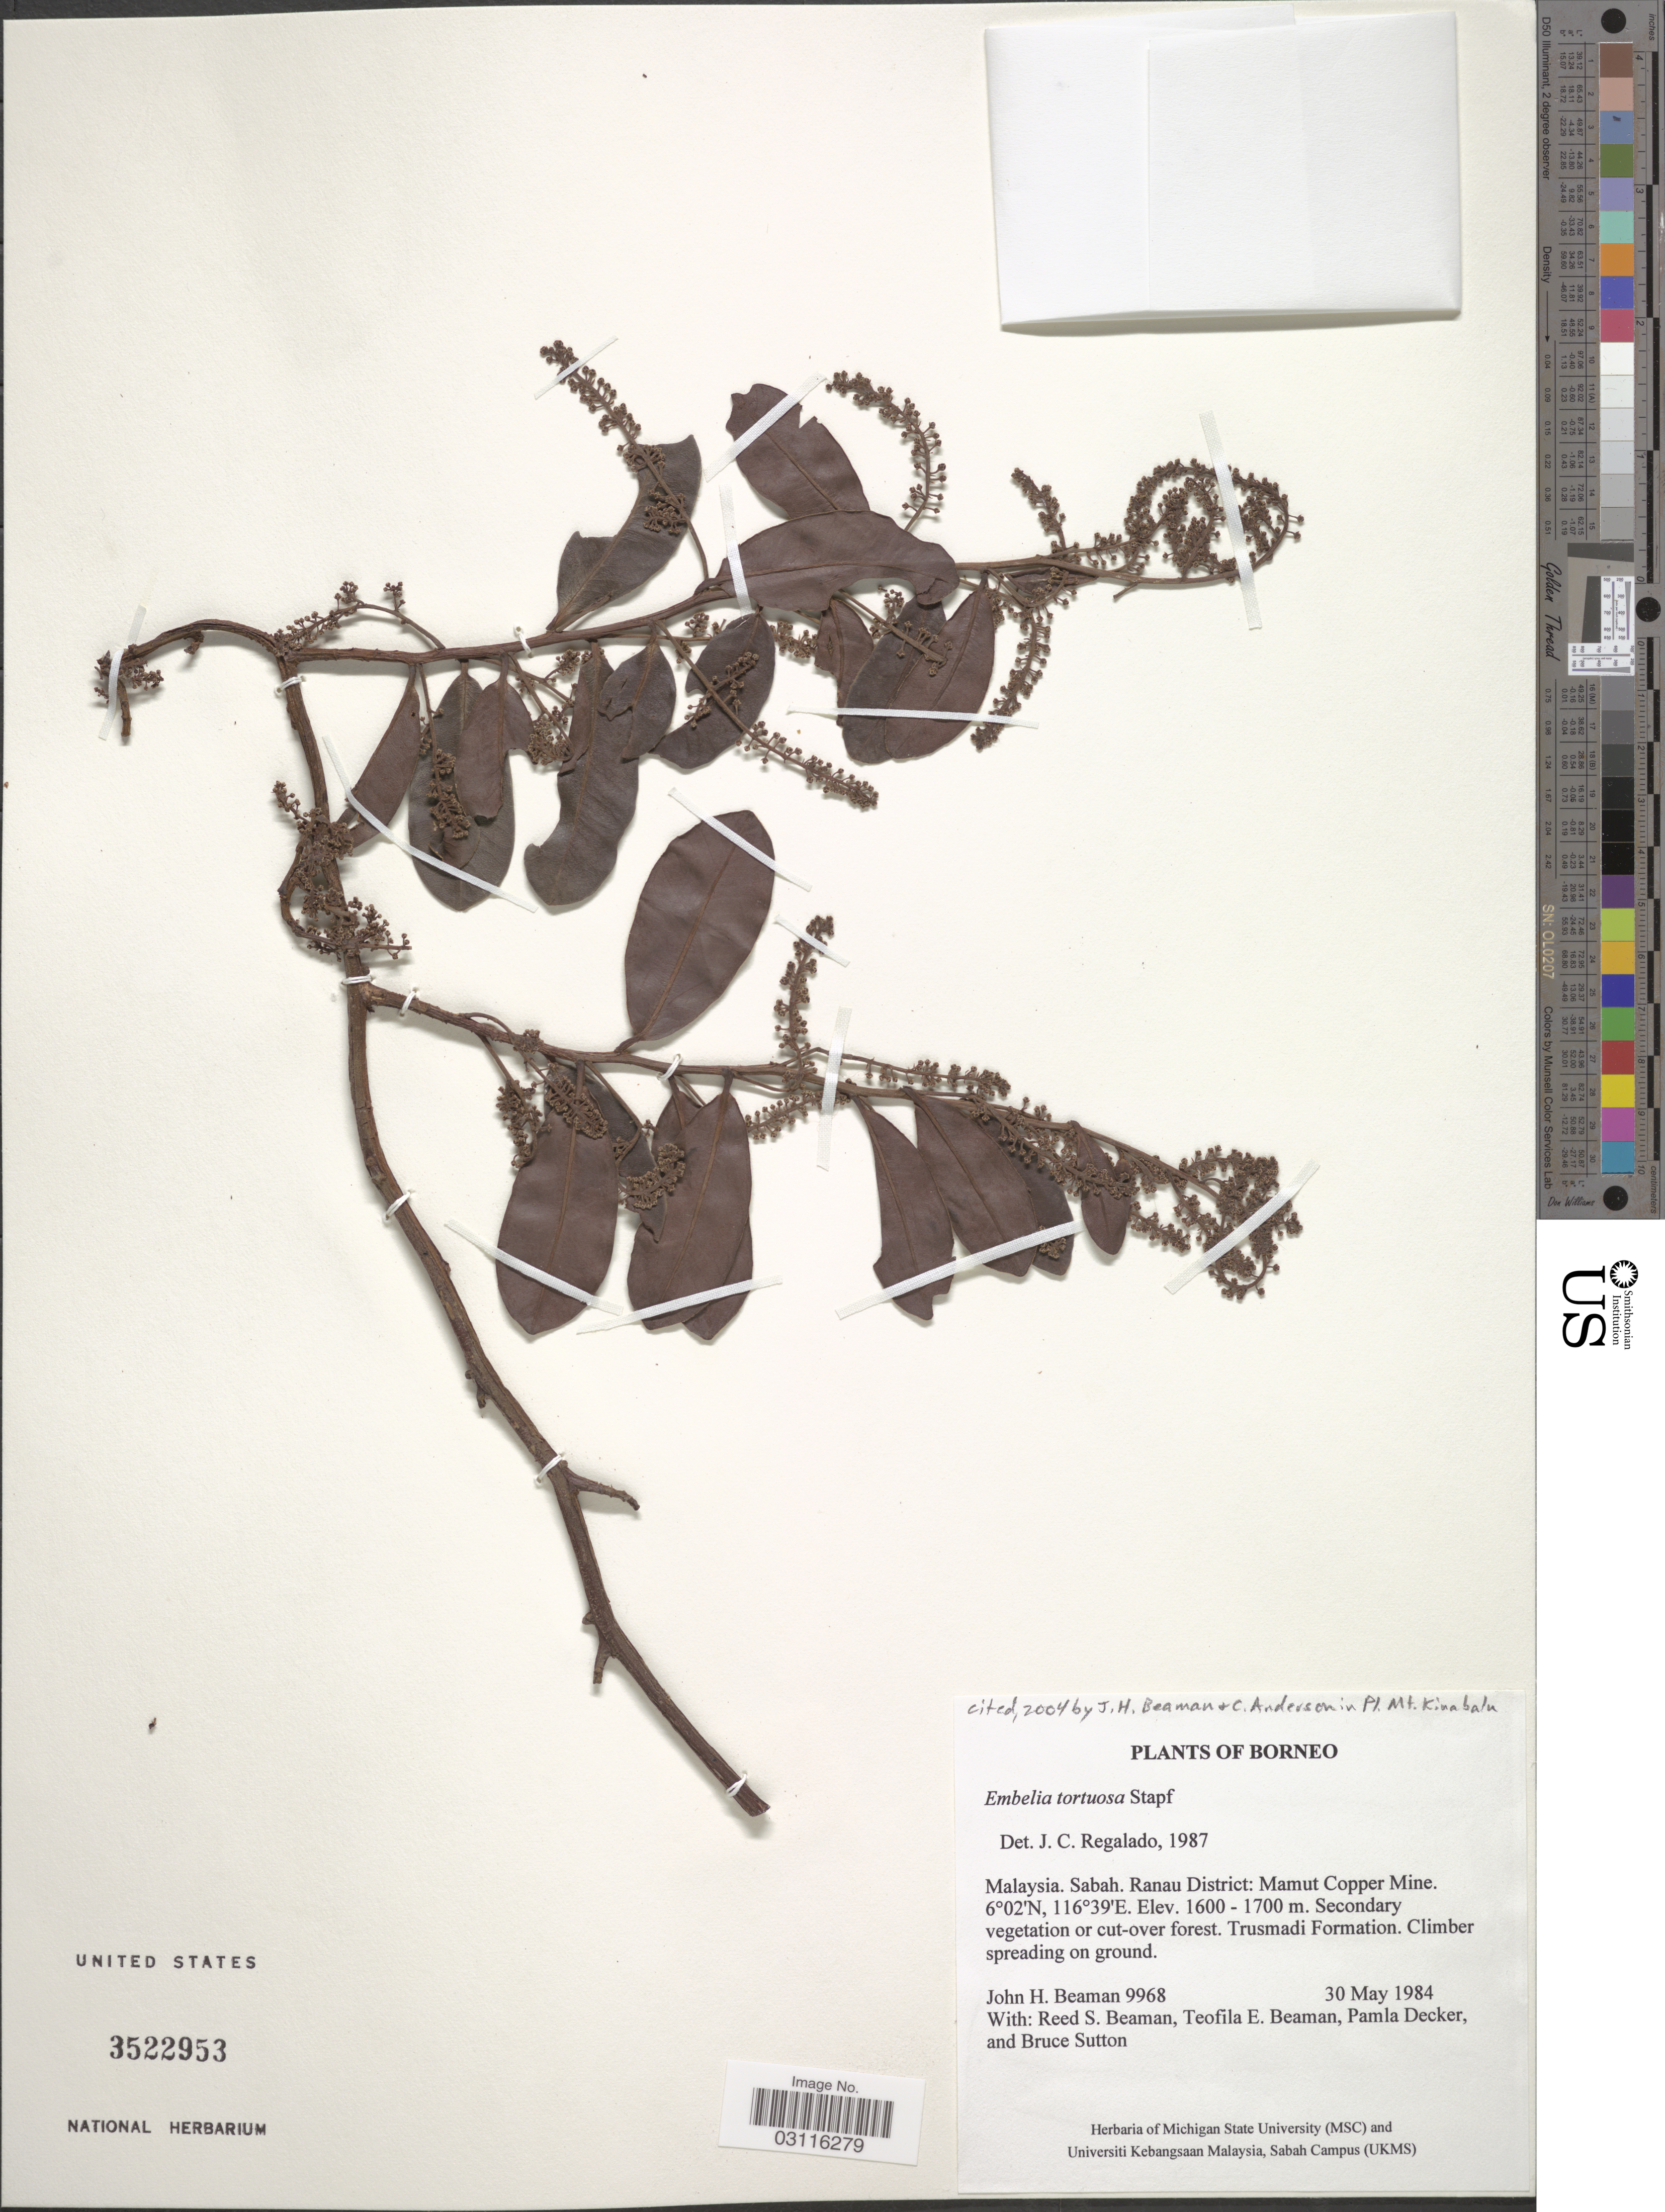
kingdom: Plantae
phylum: Tracheophyta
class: Magnoliopsida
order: Ericales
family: Primulaceae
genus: Embelia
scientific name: Embelia tortuosa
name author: Stapf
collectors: J. H. Beaman, R. S. Beaman, T. E. Beaman, P. Decker & B. Sutton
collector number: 9968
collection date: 1984-05-30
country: Malaysia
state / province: Sabah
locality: Borneo. Ranau District: Mamut Copper Mine.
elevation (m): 1600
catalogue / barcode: US 3522953